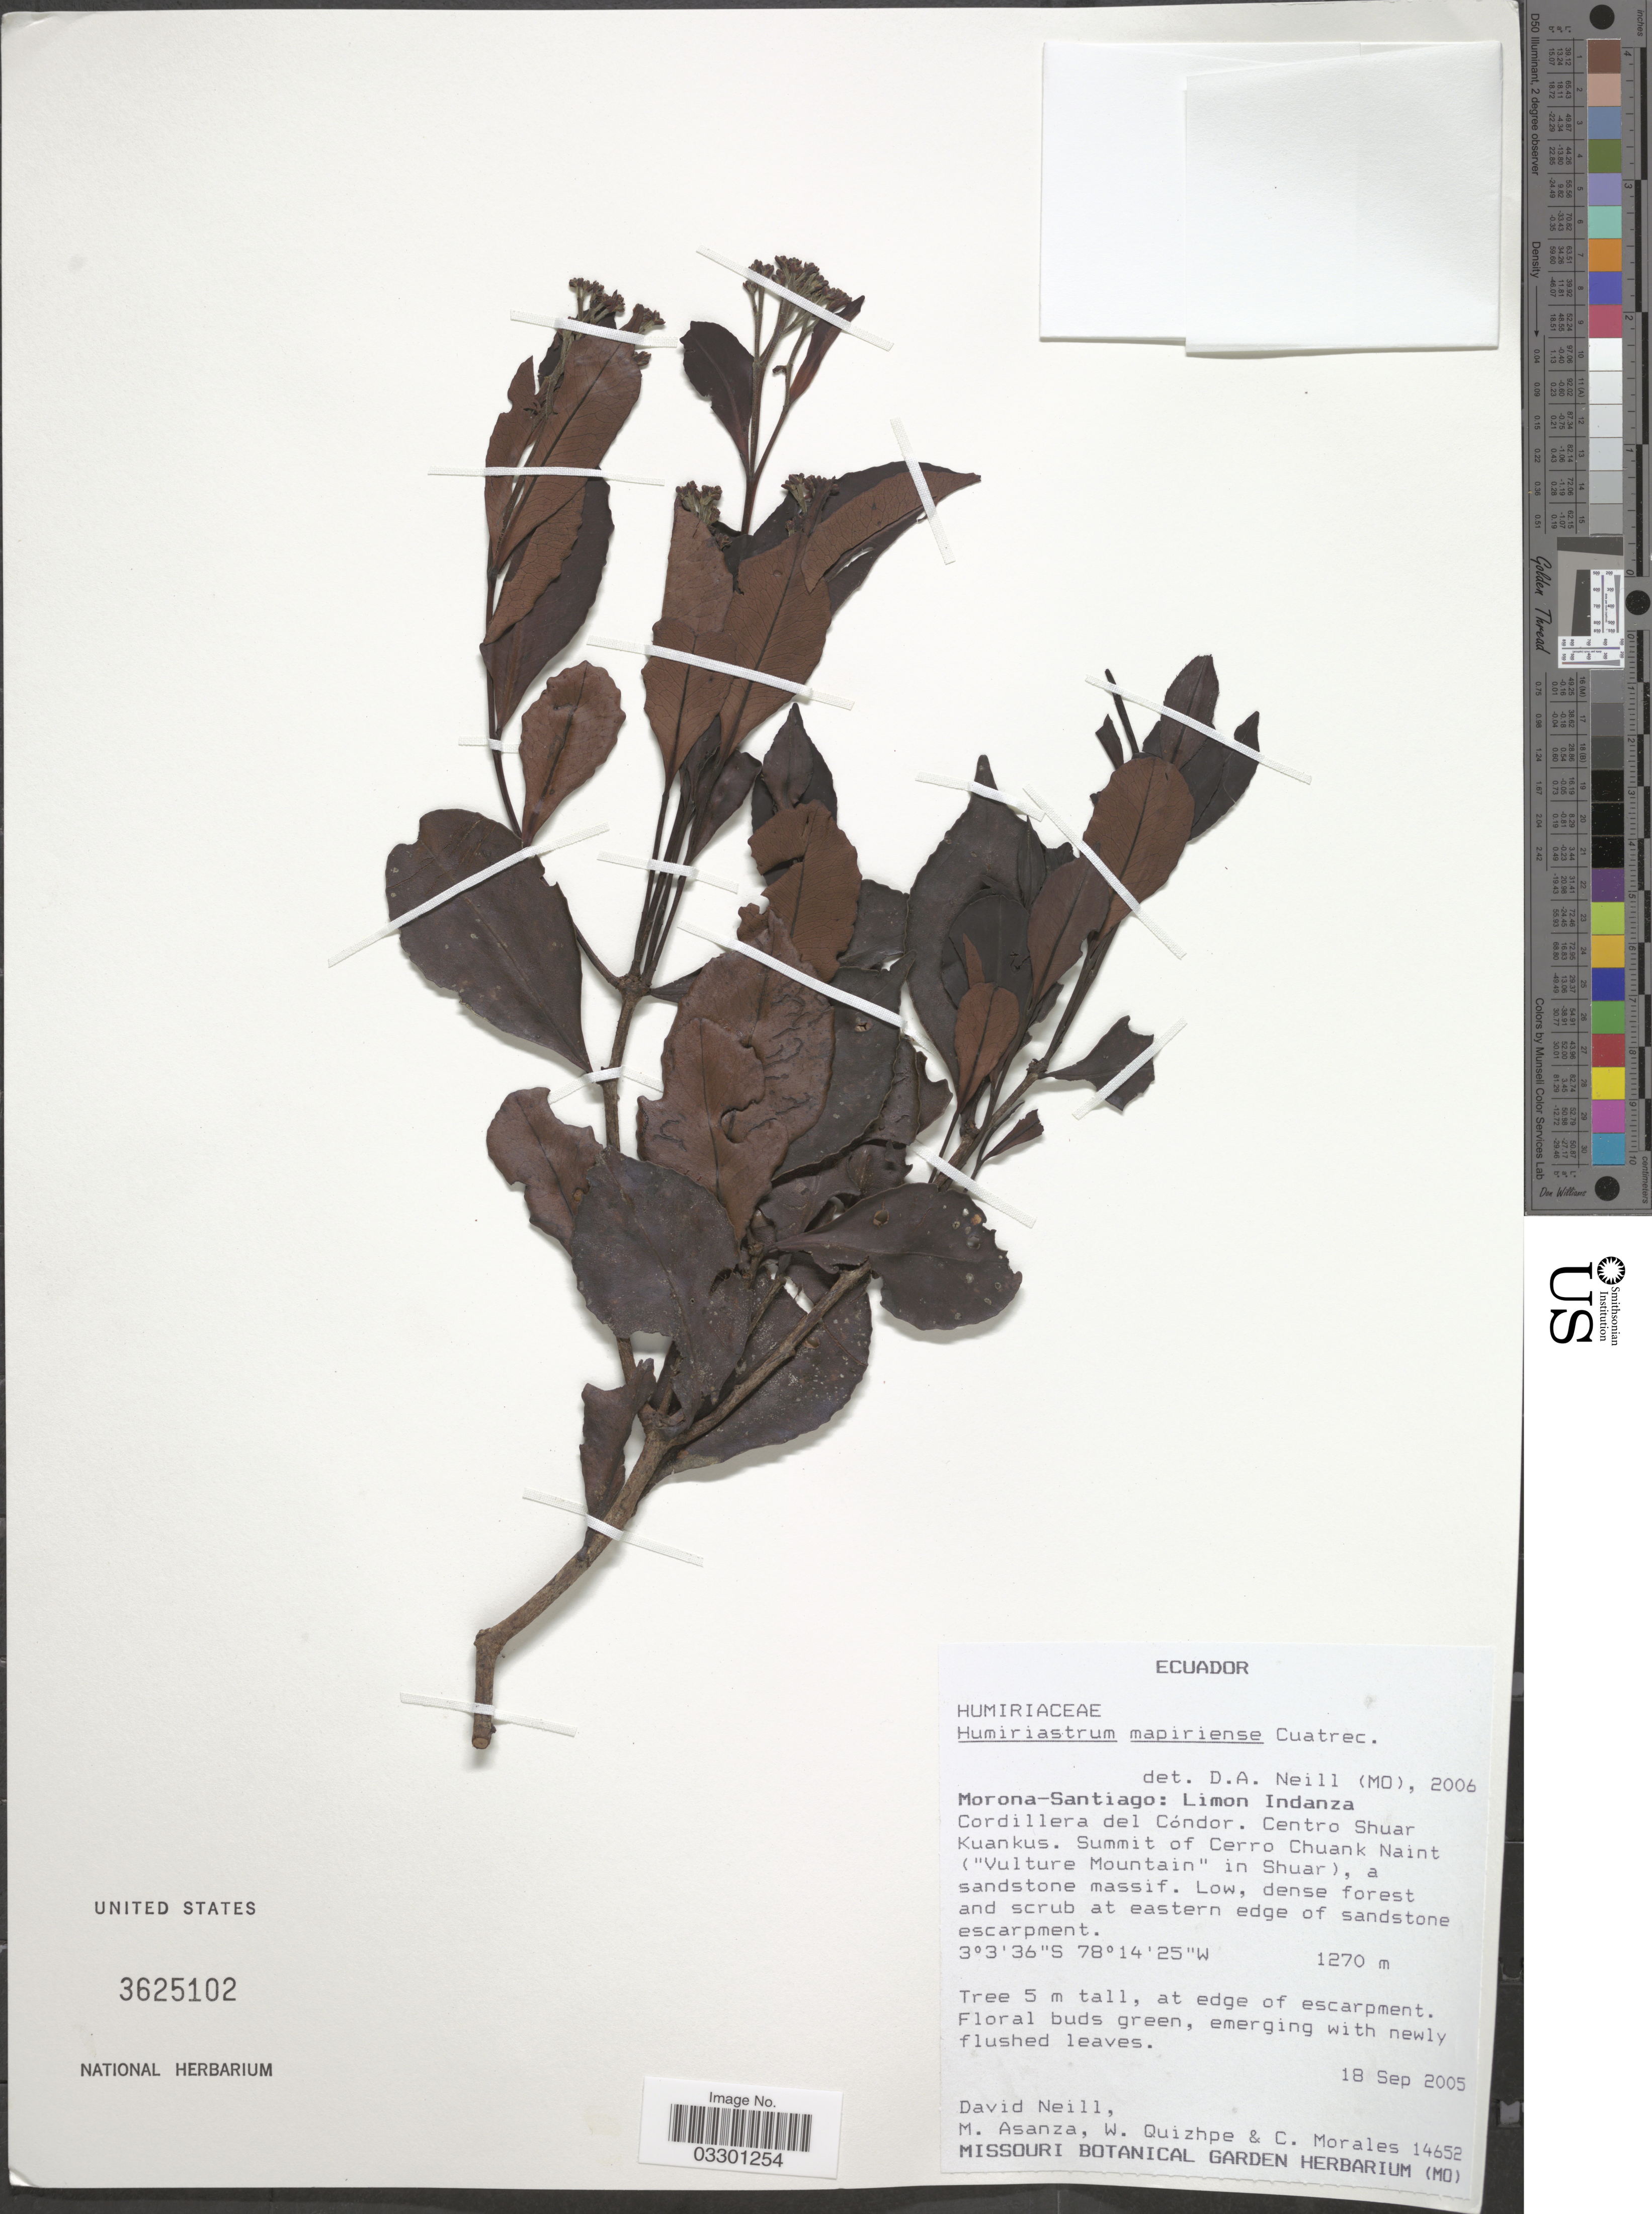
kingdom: Plantae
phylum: Tracheophyta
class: Magnoliopsida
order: Malpighiales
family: Humiriaceae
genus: Humiriastrum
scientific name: Humiriastrum mapiriense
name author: Cuatrec.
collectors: D. Neill, M. Asanza, W. Quizhpe & C. Morales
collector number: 14652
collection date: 2005-09-18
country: Ecuador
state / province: Morona-Santiago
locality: Limon Indanza. Cordillera del Cóndor. Centro Shuar Kuankus. Summit of Cerro Chuank Naint ("Vulture Mountain" in Shuar), a sandstone massif.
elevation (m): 1270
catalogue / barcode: US 3625102